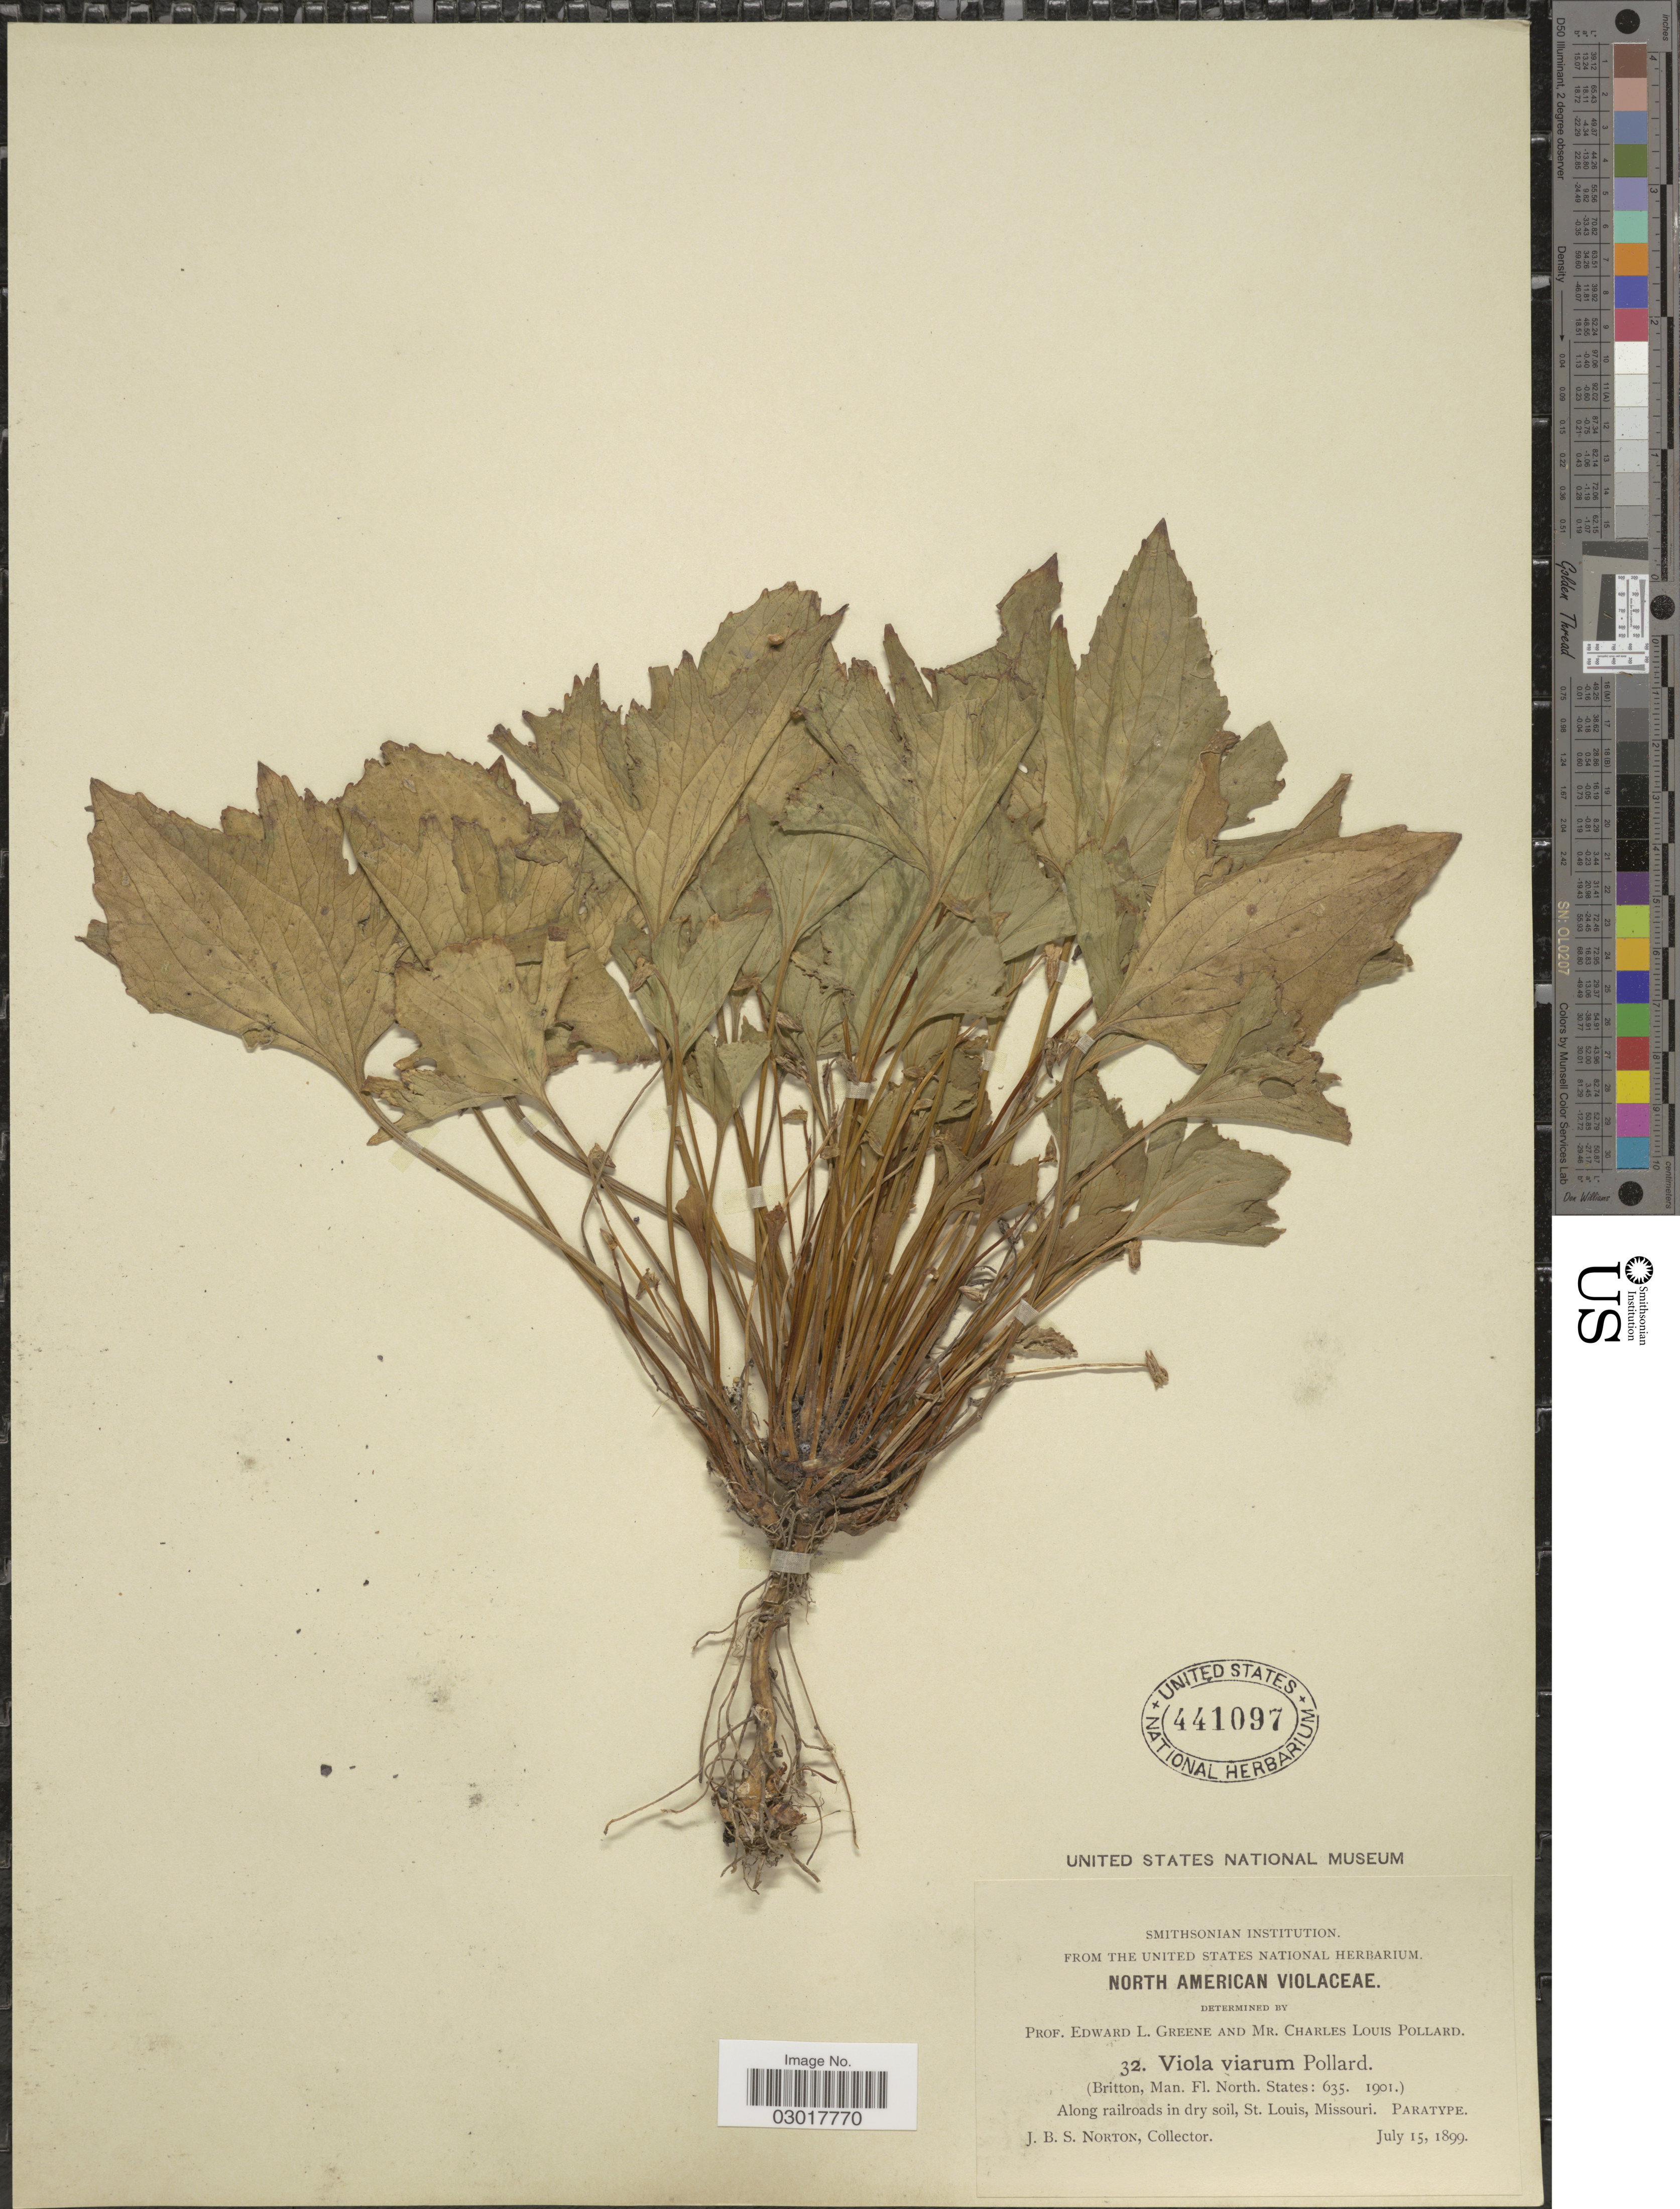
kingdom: Plantae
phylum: Tracheophyta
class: Magnoliopsida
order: Malpighiales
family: Violaceae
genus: Viola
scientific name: Viola viarum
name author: Pollard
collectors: J. B. S. Norton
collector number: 32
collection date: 1899-07-15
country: United States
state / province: Missouri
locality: Along railroads in dry soil, St. Louis.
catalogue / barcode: US 441097